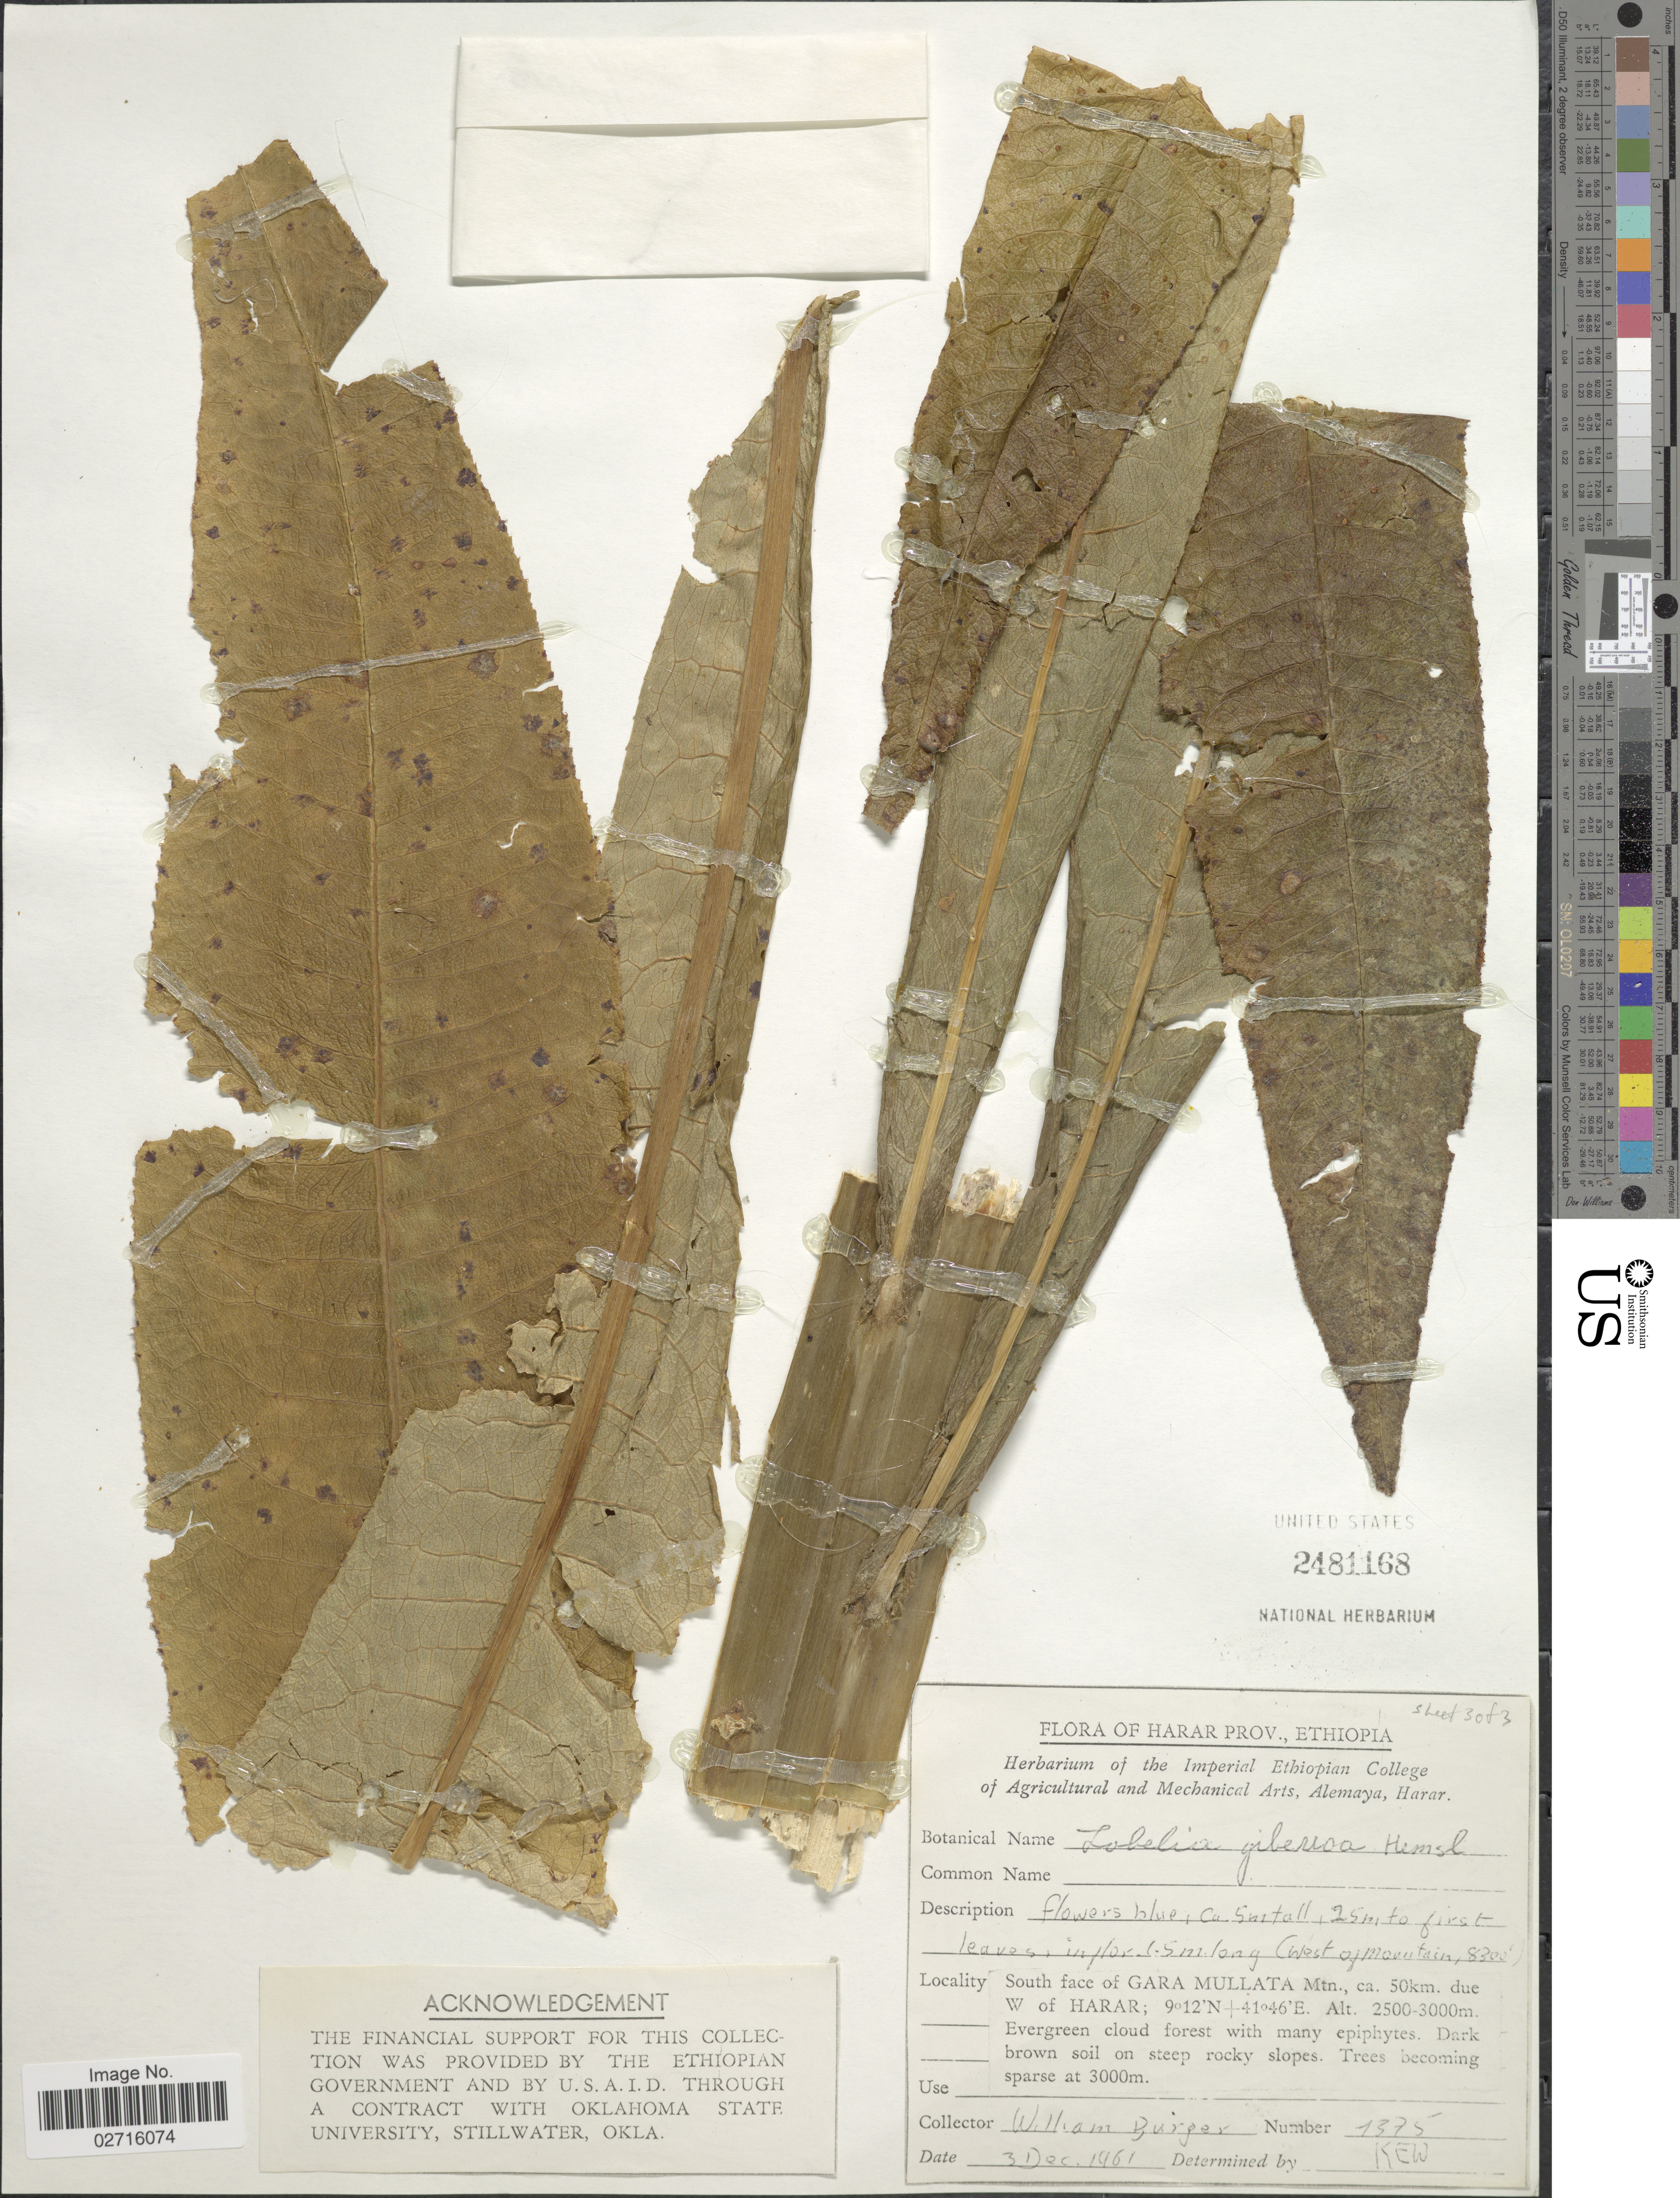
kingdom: Plantae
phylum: Tracheophyta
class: Magnoliopsida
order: Asterales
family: Campanulaceae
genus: Lobelia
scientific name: Lobelia giberroa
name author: Hemsl.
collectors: W. Burger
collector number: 1375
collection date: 1961-12-03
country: Ethiopia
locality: Harar Prov., South face of Gara Mullata Mtn., ca. 50km due W of Harar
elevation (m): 2500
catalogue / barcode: US 2481168